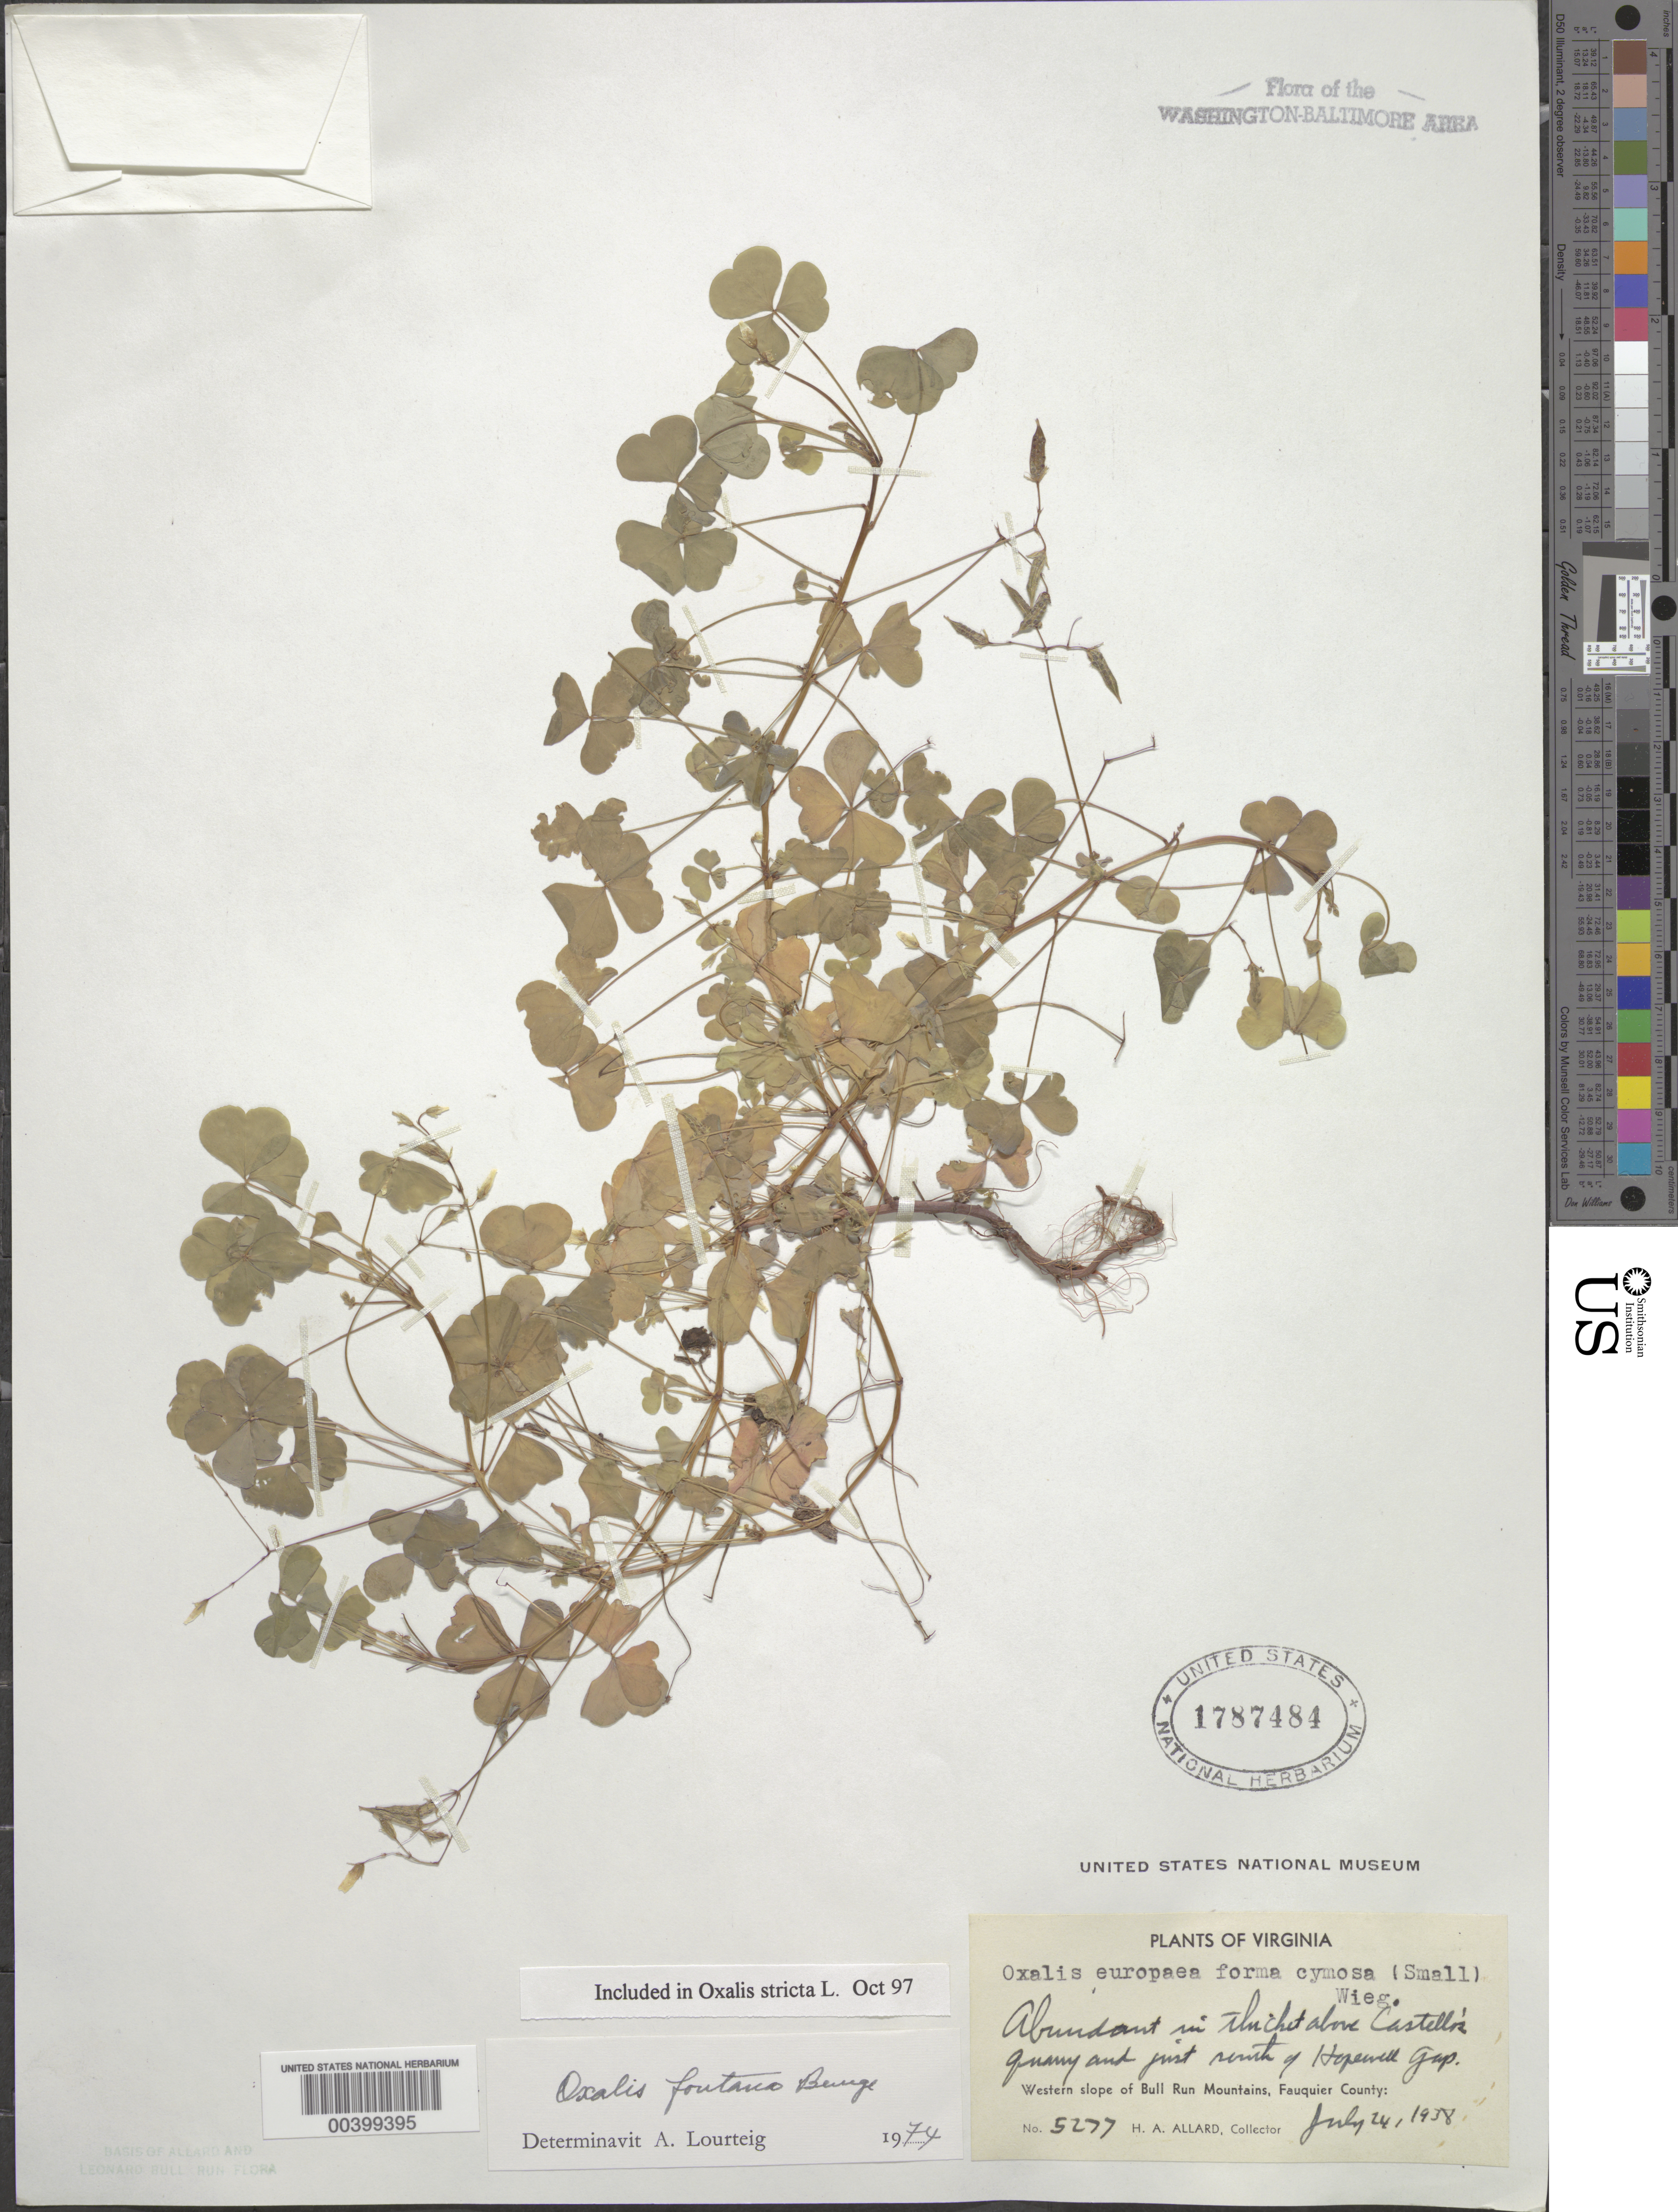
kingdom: Plantae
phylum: Tracheophyta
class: Magnoliopsida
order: Oxalidales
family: Oxalidaceae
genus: Oxalis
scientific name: Oxalis stricta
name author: L.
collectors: H. A. Allard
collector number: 5277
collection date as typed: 24 Jul 1938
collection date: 1938-07-24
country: United States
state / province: Virginia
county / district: Fauquier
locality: South of Hopewell Gap Bull Run Mts.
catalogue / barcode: US 1787484